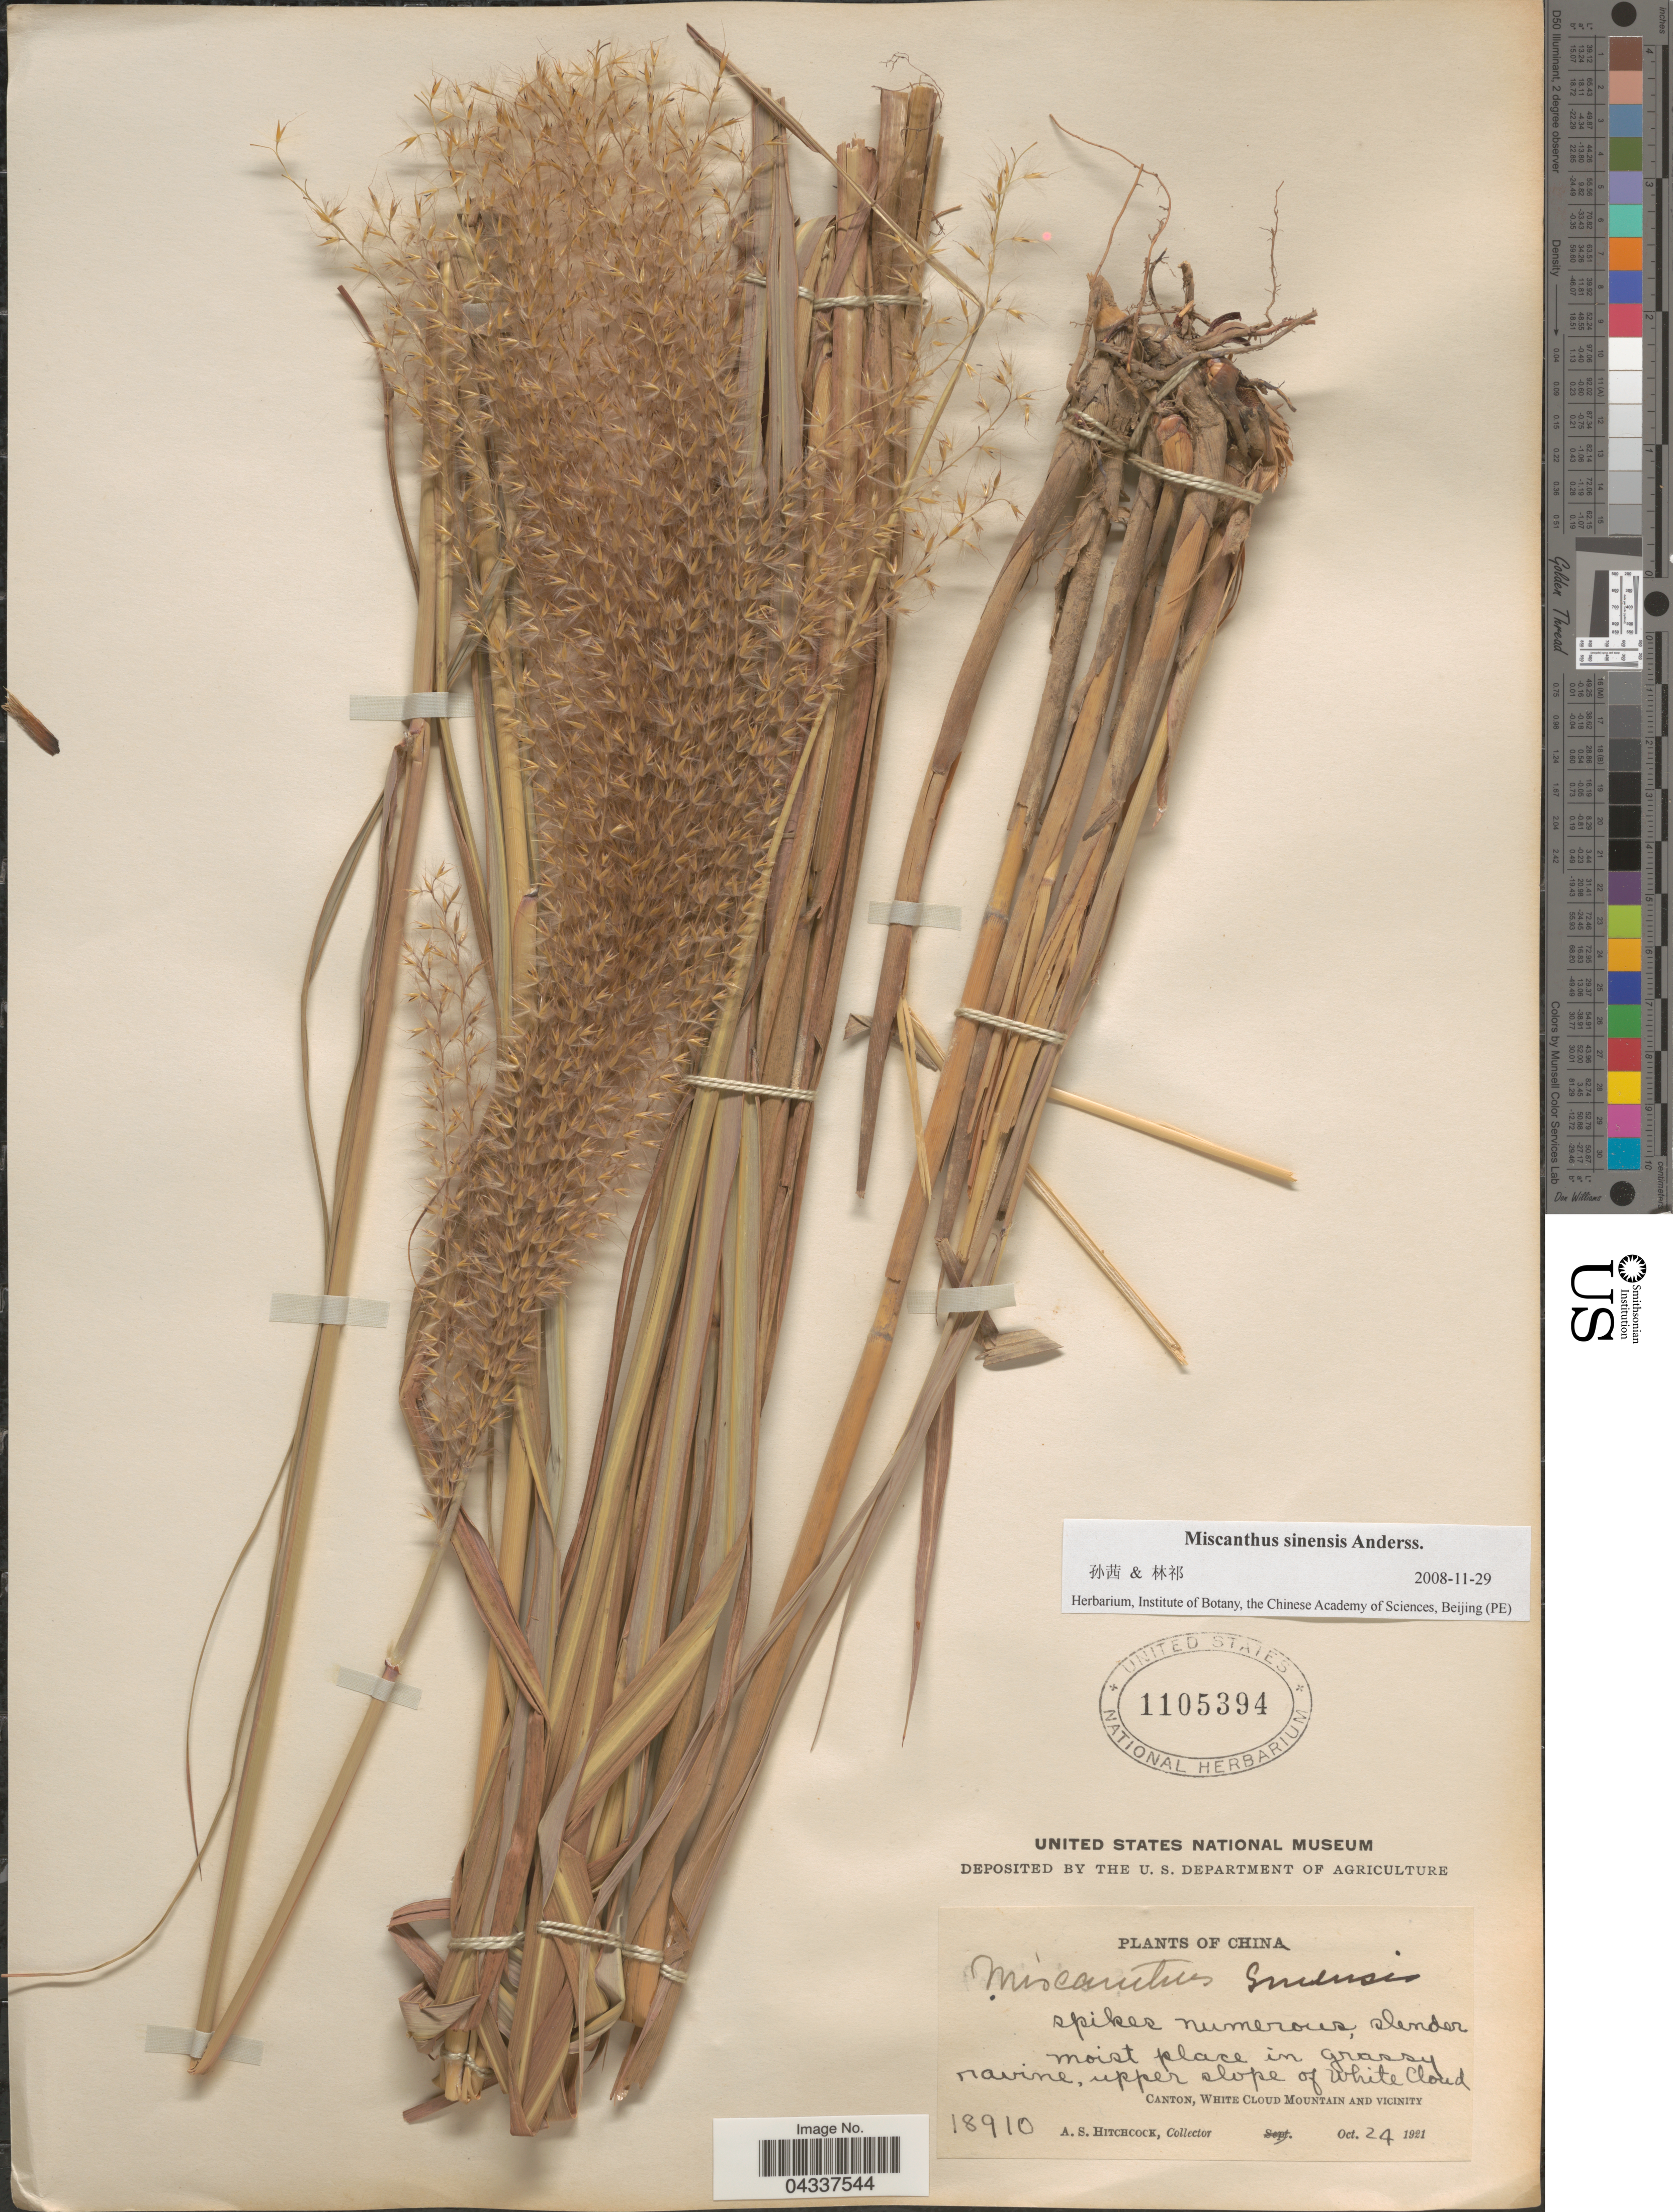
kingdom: Plantae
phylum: Tracheophyta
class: Liliopsida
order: Poales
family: Poaceae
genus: Miscanthus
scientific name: Miscanthus sinensis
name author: Andersson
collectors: A. S. Hitchcock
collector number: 18910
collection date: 1921-10-24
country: China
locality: Moist place in grassy ravine, upper slope of White Cloud. Canton, White Cloud Mountain and Vicinity.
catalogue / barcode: US 1105394